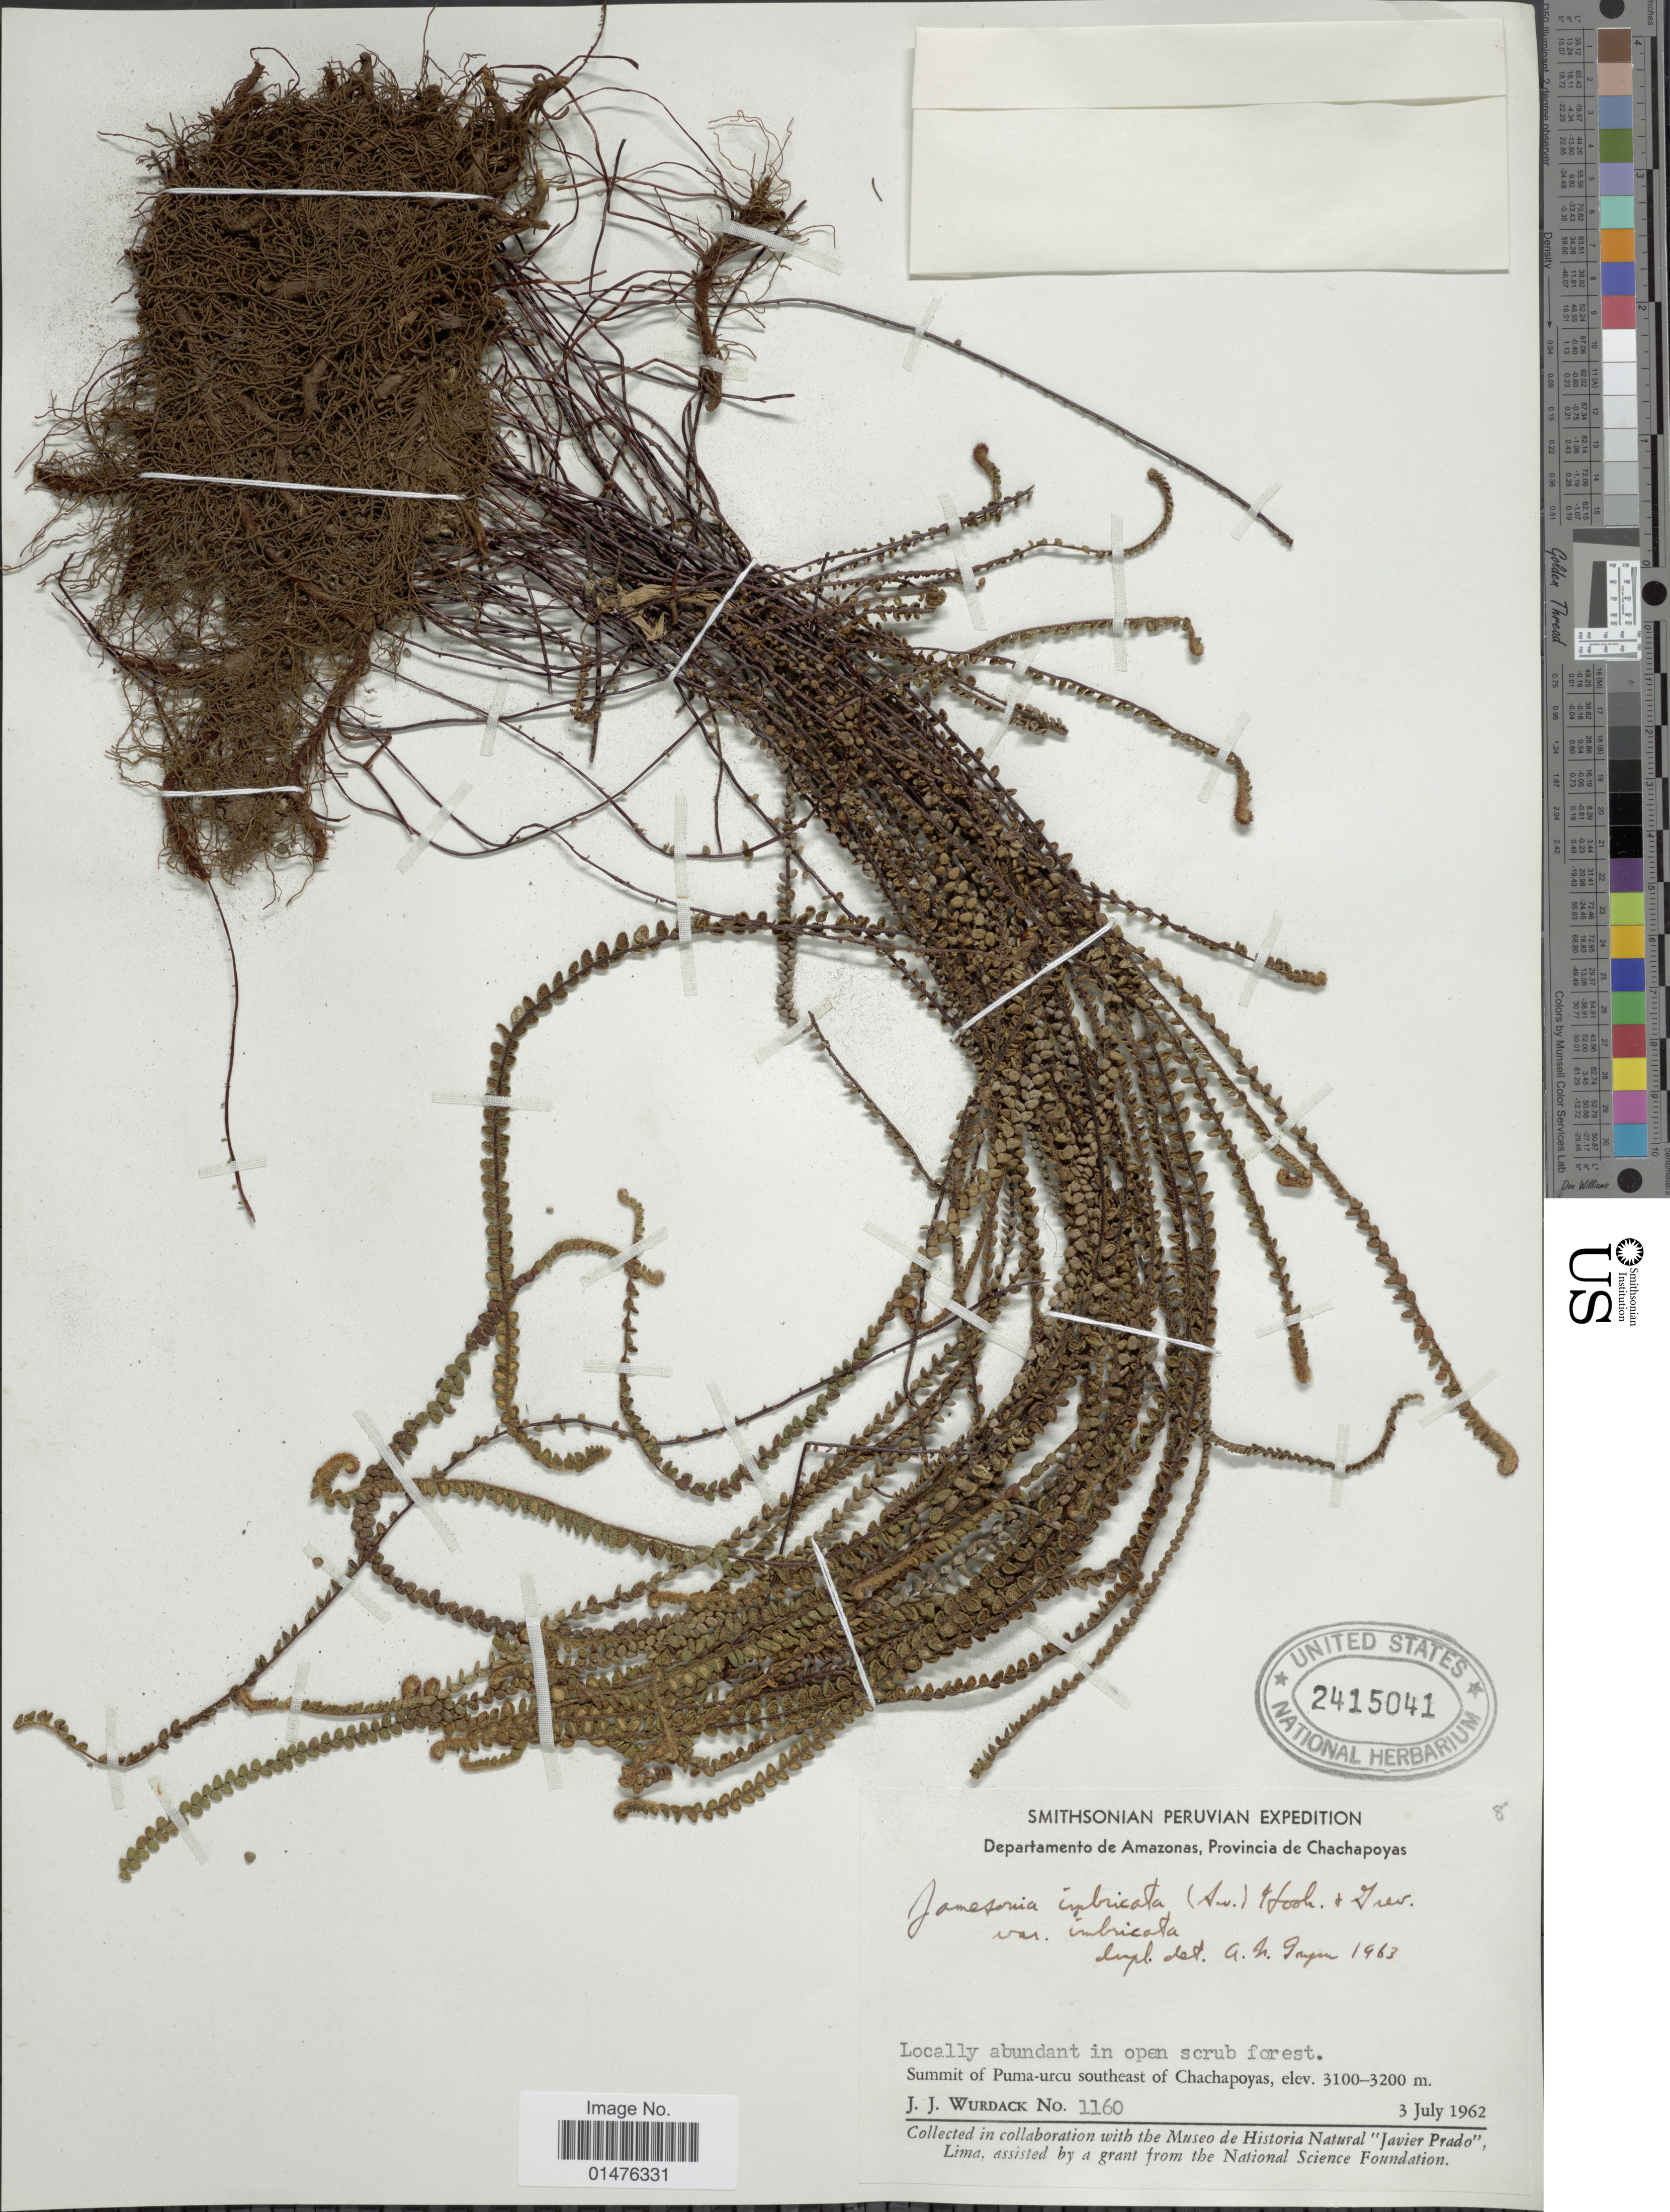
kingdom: Plantae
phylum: Tracheophyta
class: Polypodiopsida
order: Polypodiales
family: Pteridaceae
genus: Jamesonia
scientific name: Jamesonia imbricata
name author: (Sw.) Hook. & Grev.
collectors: J. J. Wurdack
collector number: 1160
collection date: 1962-07-03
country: Peru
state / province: Amazonas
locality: Departamento de Amazonas, Province de Chachapoyas, Summit of puma-urcu southeast of Chachapoyas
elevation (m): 3100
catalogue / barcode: US 2415041